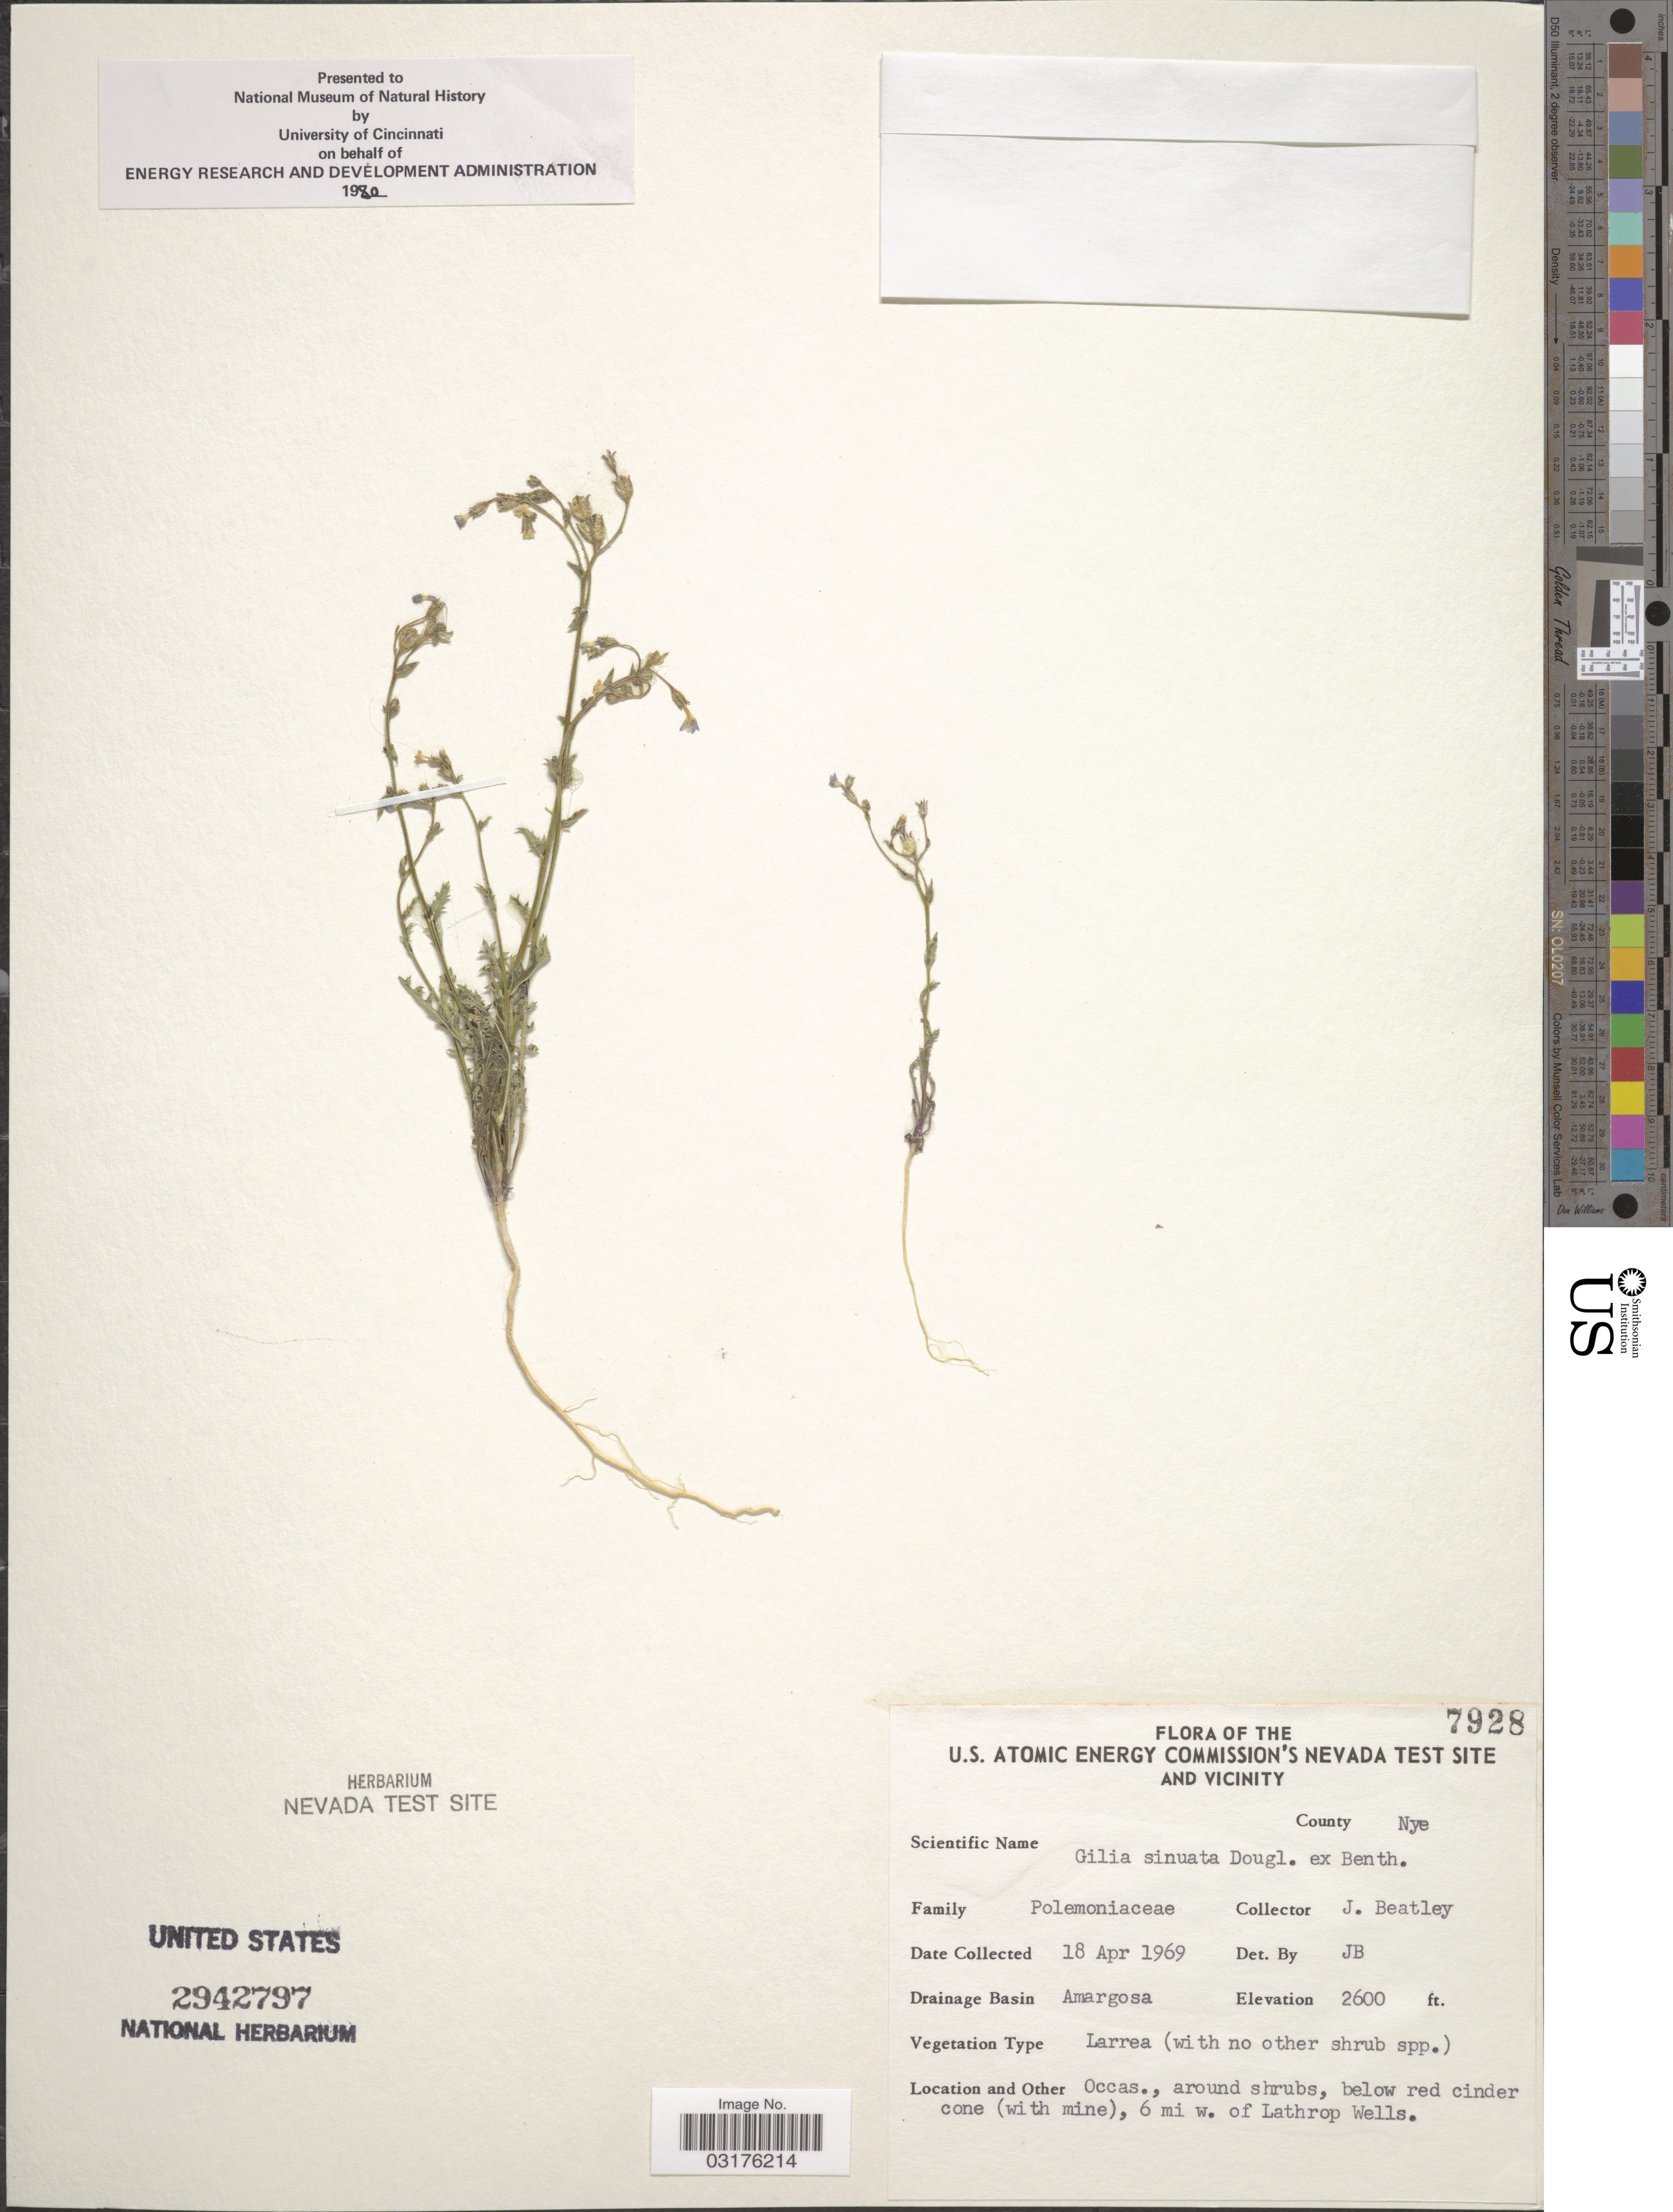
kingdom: Plantae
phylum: Tracheophyta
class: Magnoliopsida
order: Ericales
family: Polemoniaceae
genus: Gilia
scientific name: Gilia sinuata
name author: Douglas ex Benth.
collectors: J. C. Beatley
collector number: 7928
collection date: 1969-04-18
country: United States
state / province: Nevada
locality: The U.S. Atomic Energy Commission's Nevada Test Site And Vicinity, County Nye, Drainage Basin Amargosa, Ocass., around shrubs, below red cinder cone (with mine), 6 mi w. of Lathrop Wells.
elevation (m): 792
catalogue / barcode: US 2942797